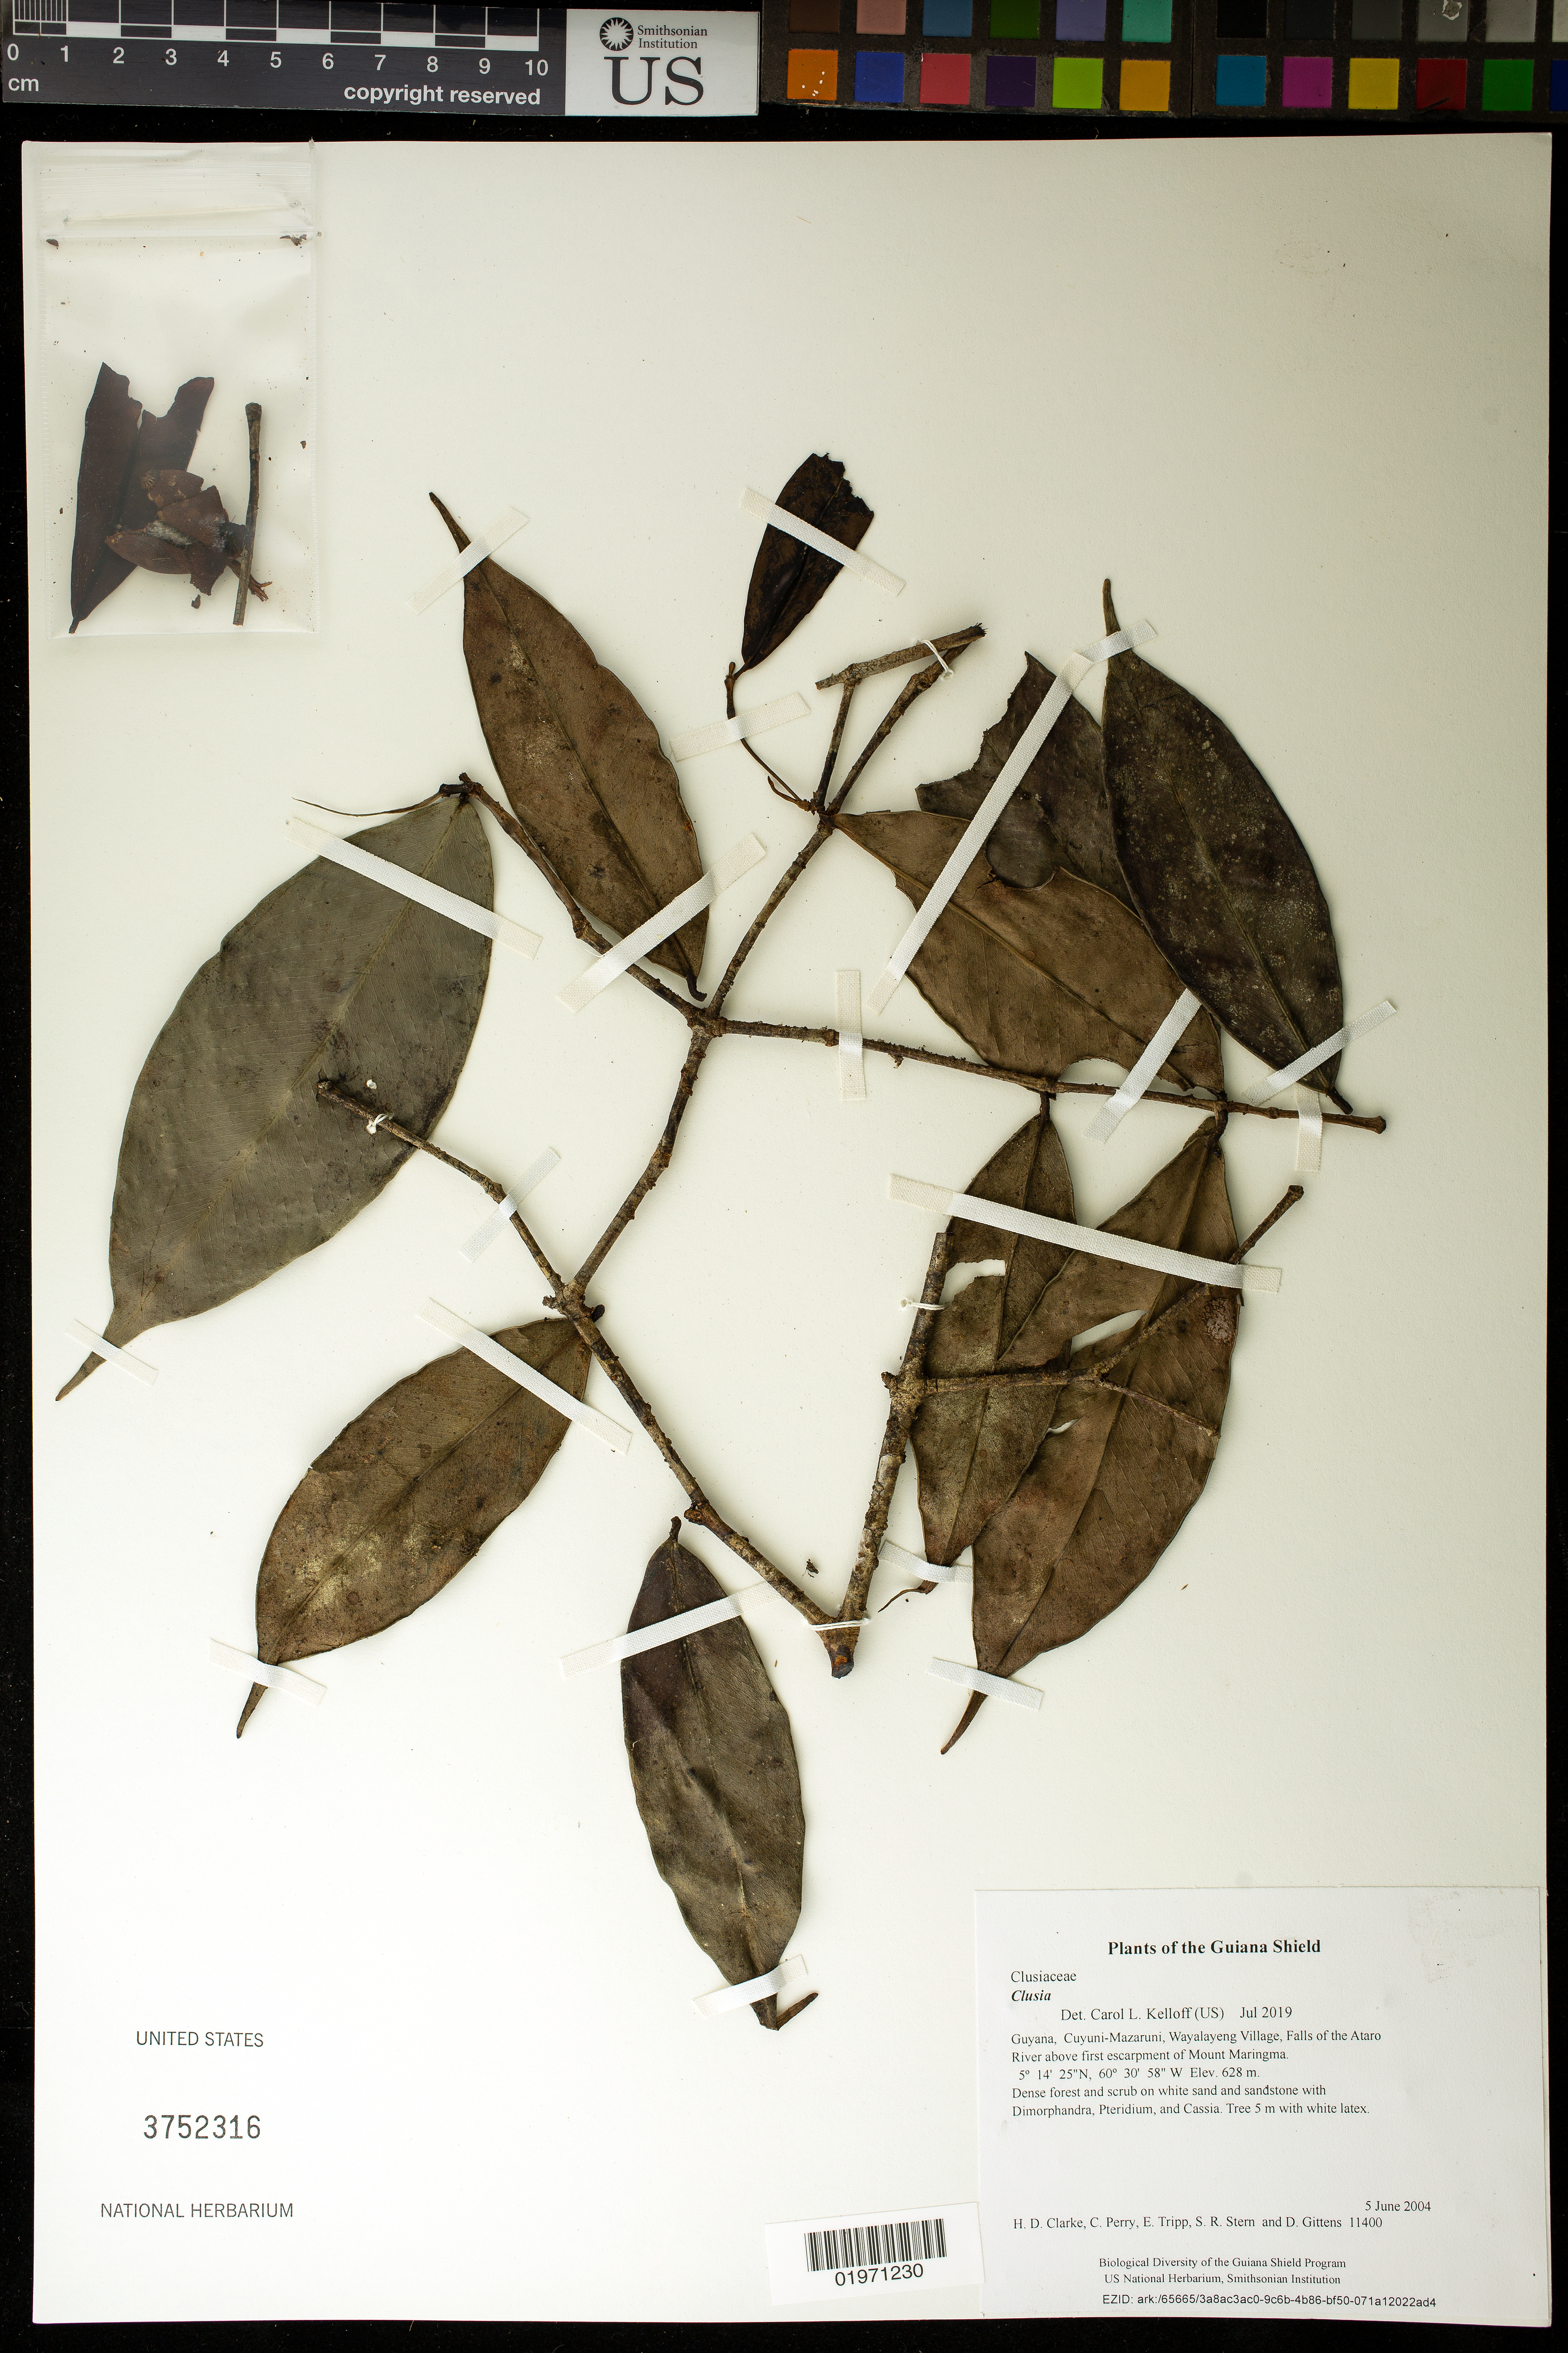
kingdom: Plantae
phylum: Tracheophyta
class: Magnoliopsida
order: Malpighiales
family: Clusiaceae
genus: Clusia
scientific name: Clusia sp.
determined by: Kelloff, Carol L., (US), Smithsonian Institution - National Museum of Natural History (UNITED STATES)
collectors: H. D. Clarke, C. Perry, E. Tripp, S. R. Stern & D. Gittens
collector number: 11400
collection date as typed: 5 June 2004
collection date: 2004-06-05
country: Guyana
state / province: Cuyuni-Mazaruni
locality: Wayalayeng Village, Falls of the Ataro River above first escarpment of Mount Maringma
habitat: Dense forest and scrub on white sand and sandstone with Dimorphandra, Pteridium, and Cassia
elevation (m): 628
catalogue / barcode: US 3752316